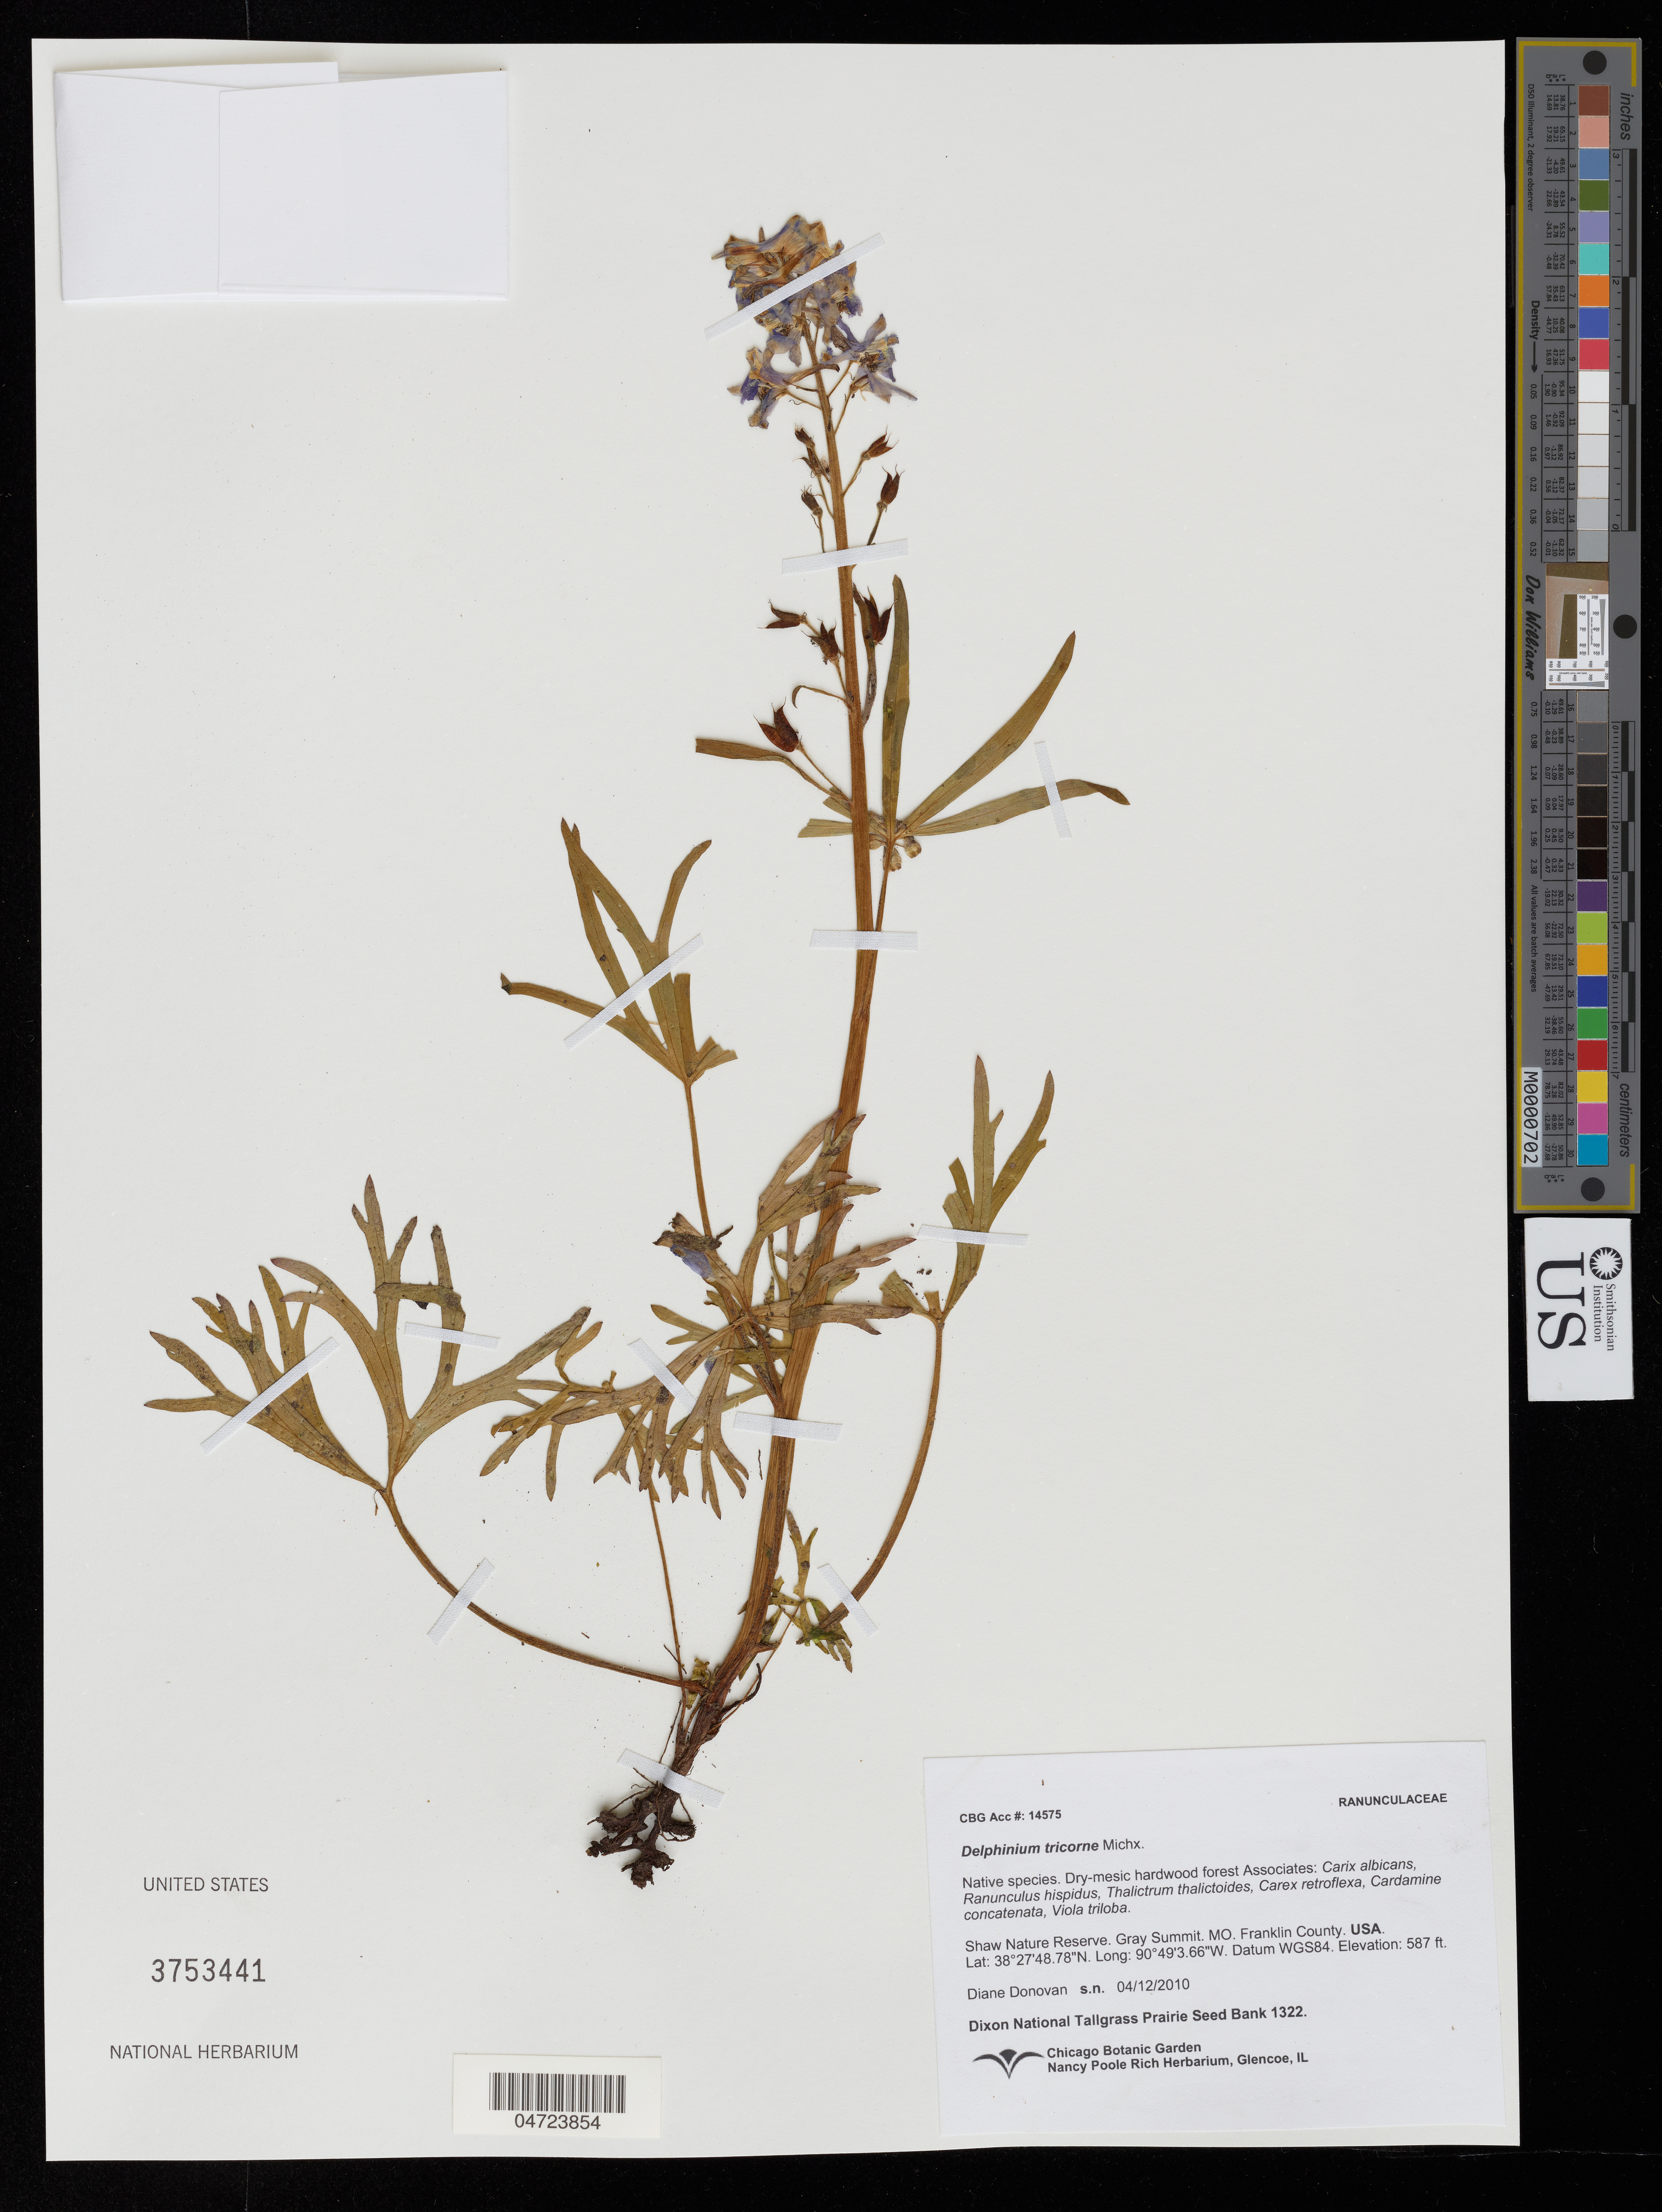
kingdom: Plantae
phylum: Tracheophyta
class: Magnoliopsida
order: Ranunculales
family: Ranunculaceae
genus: Delphinium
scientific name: Delphinium tricorne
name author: Michx.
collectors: D. Donovan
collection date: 2010-04-12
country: United States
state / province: Missouri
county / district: Franklin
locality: Shaw Nature Reserve. Gray Summit. Franklin County.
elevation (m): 179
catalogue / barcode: US 3753441